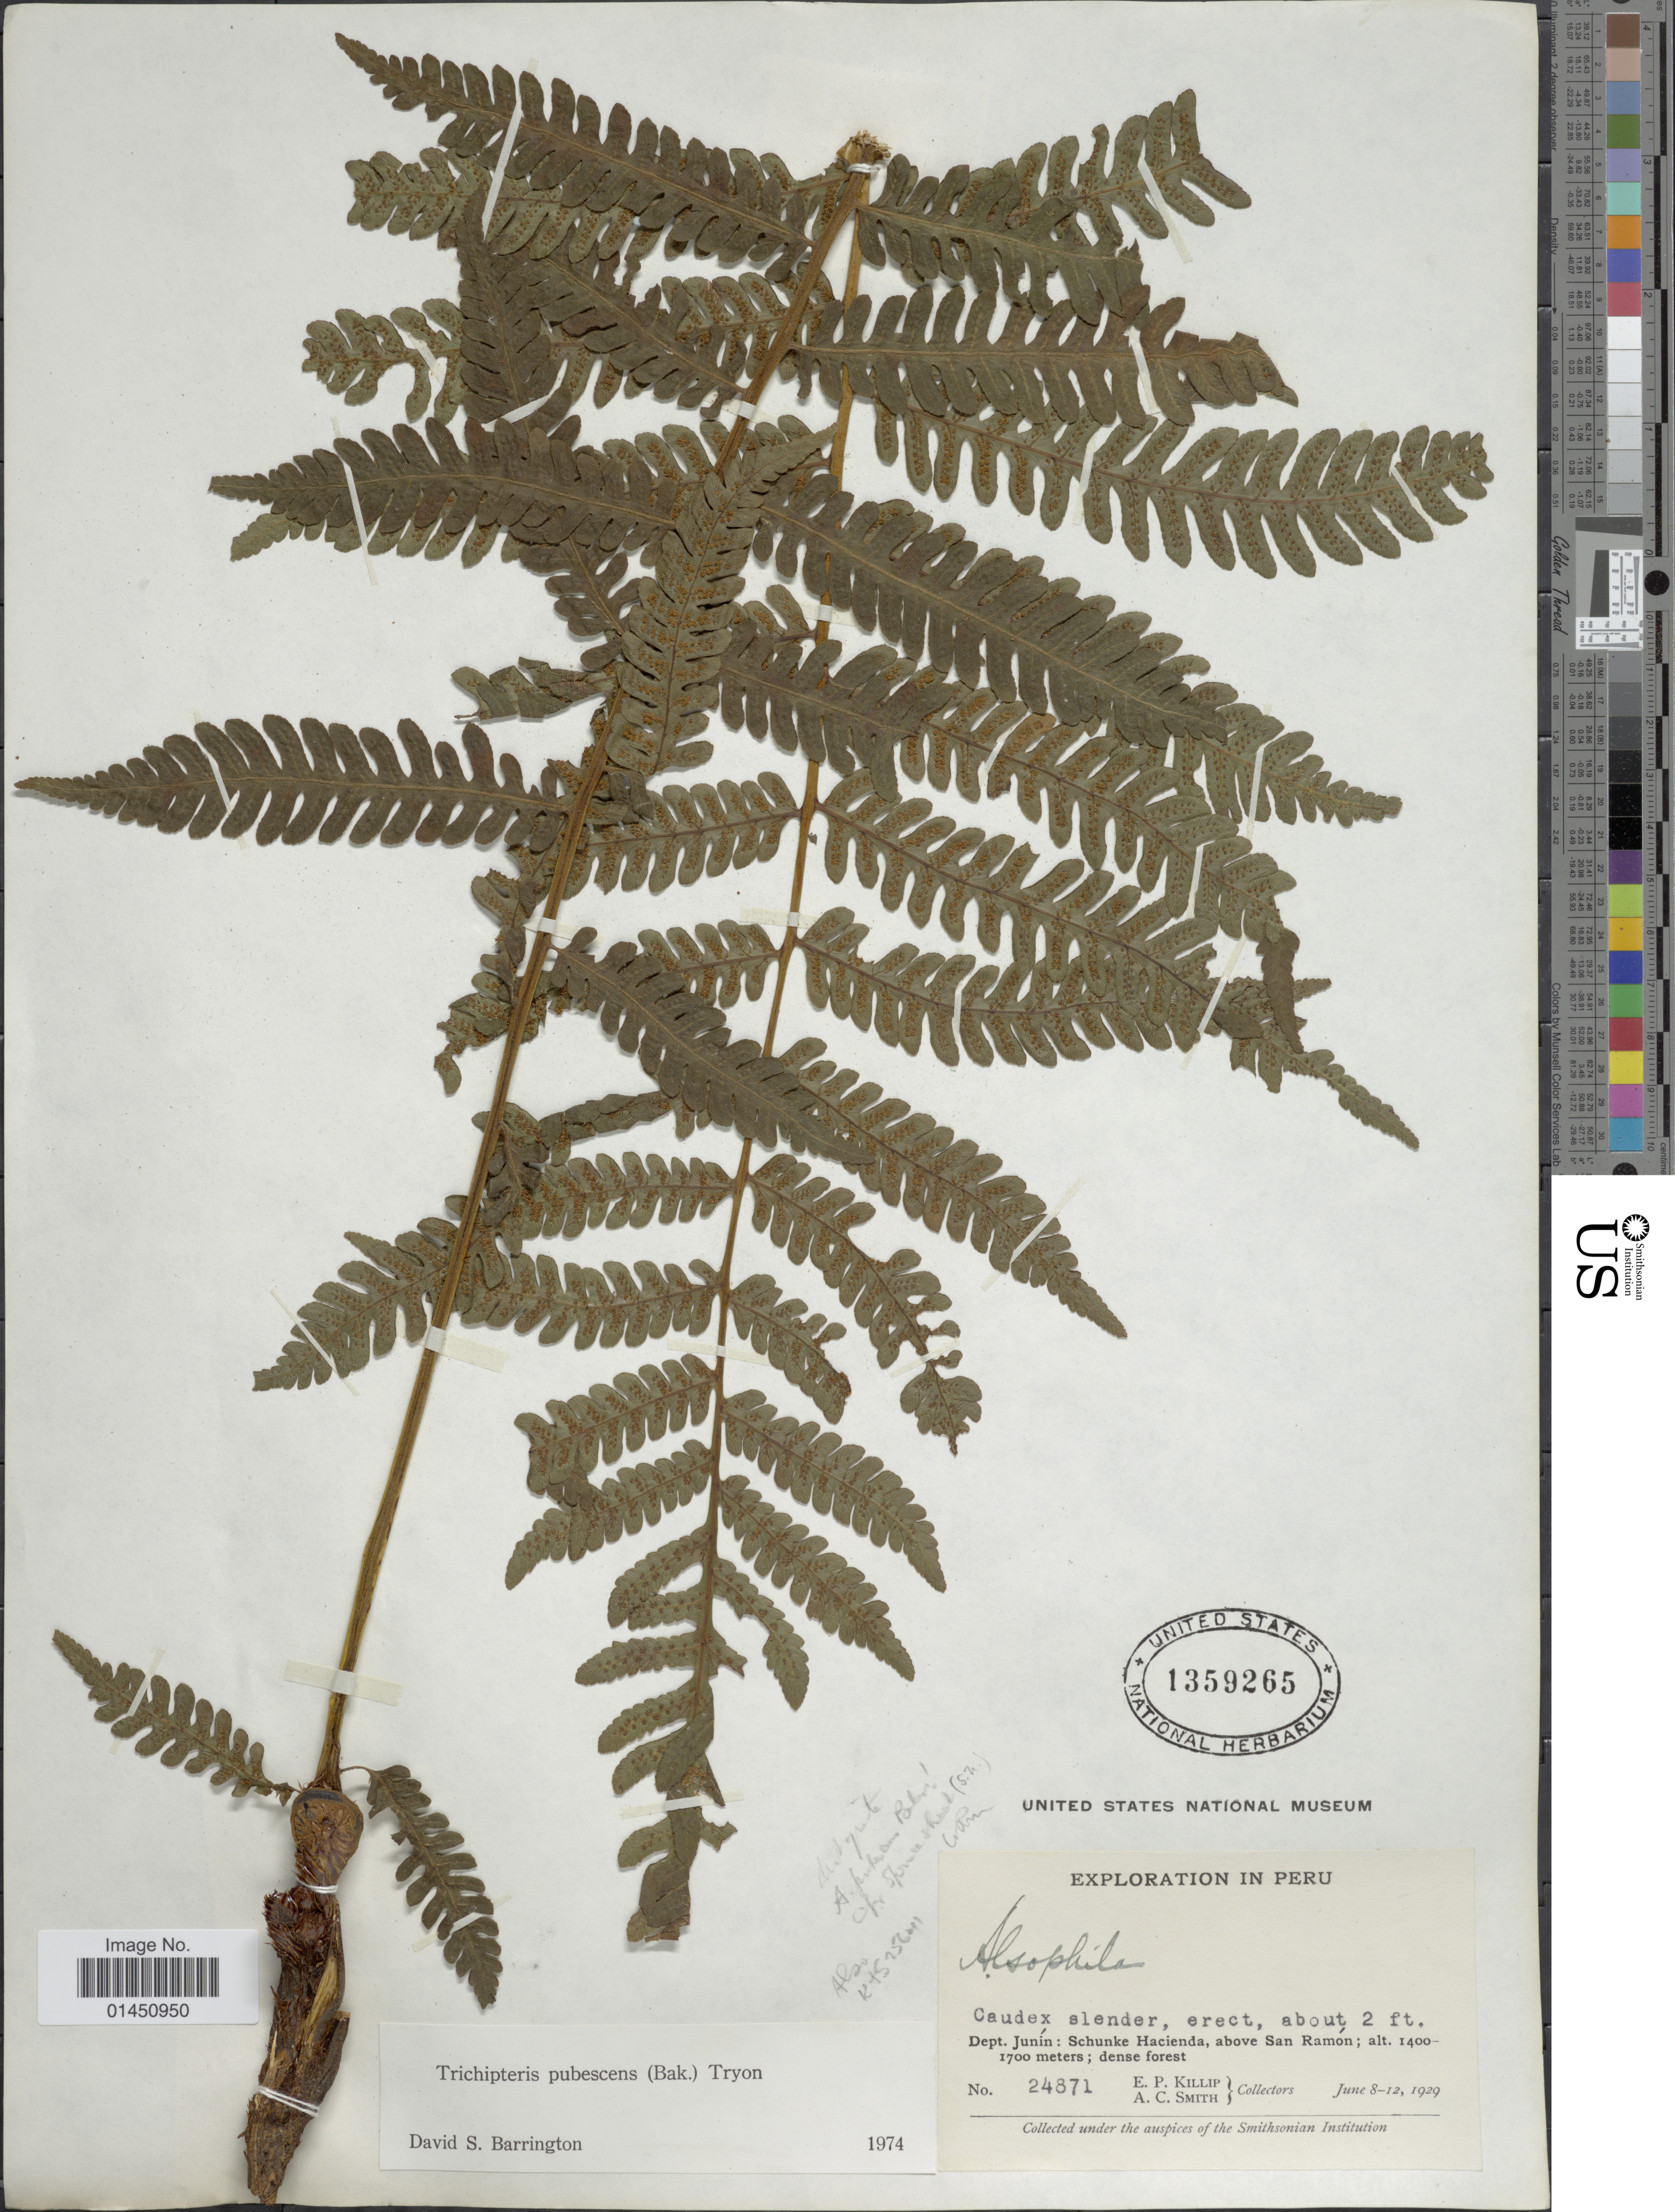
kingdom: Plantae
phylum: Tracheophyta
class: Polypodiopsida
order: Cyatheales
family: Cyatheaceae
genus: Cyathea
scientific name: Cyathea bipinnatifida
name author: (Baker) Domin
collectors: E. P. Killip & A. C. Smith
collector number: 24871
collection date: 1929-06-08/1929-06-12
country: Peru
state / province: Junín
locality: Schunke Hacienda, above San Ramon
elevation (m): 1400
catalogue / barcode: US 1359265